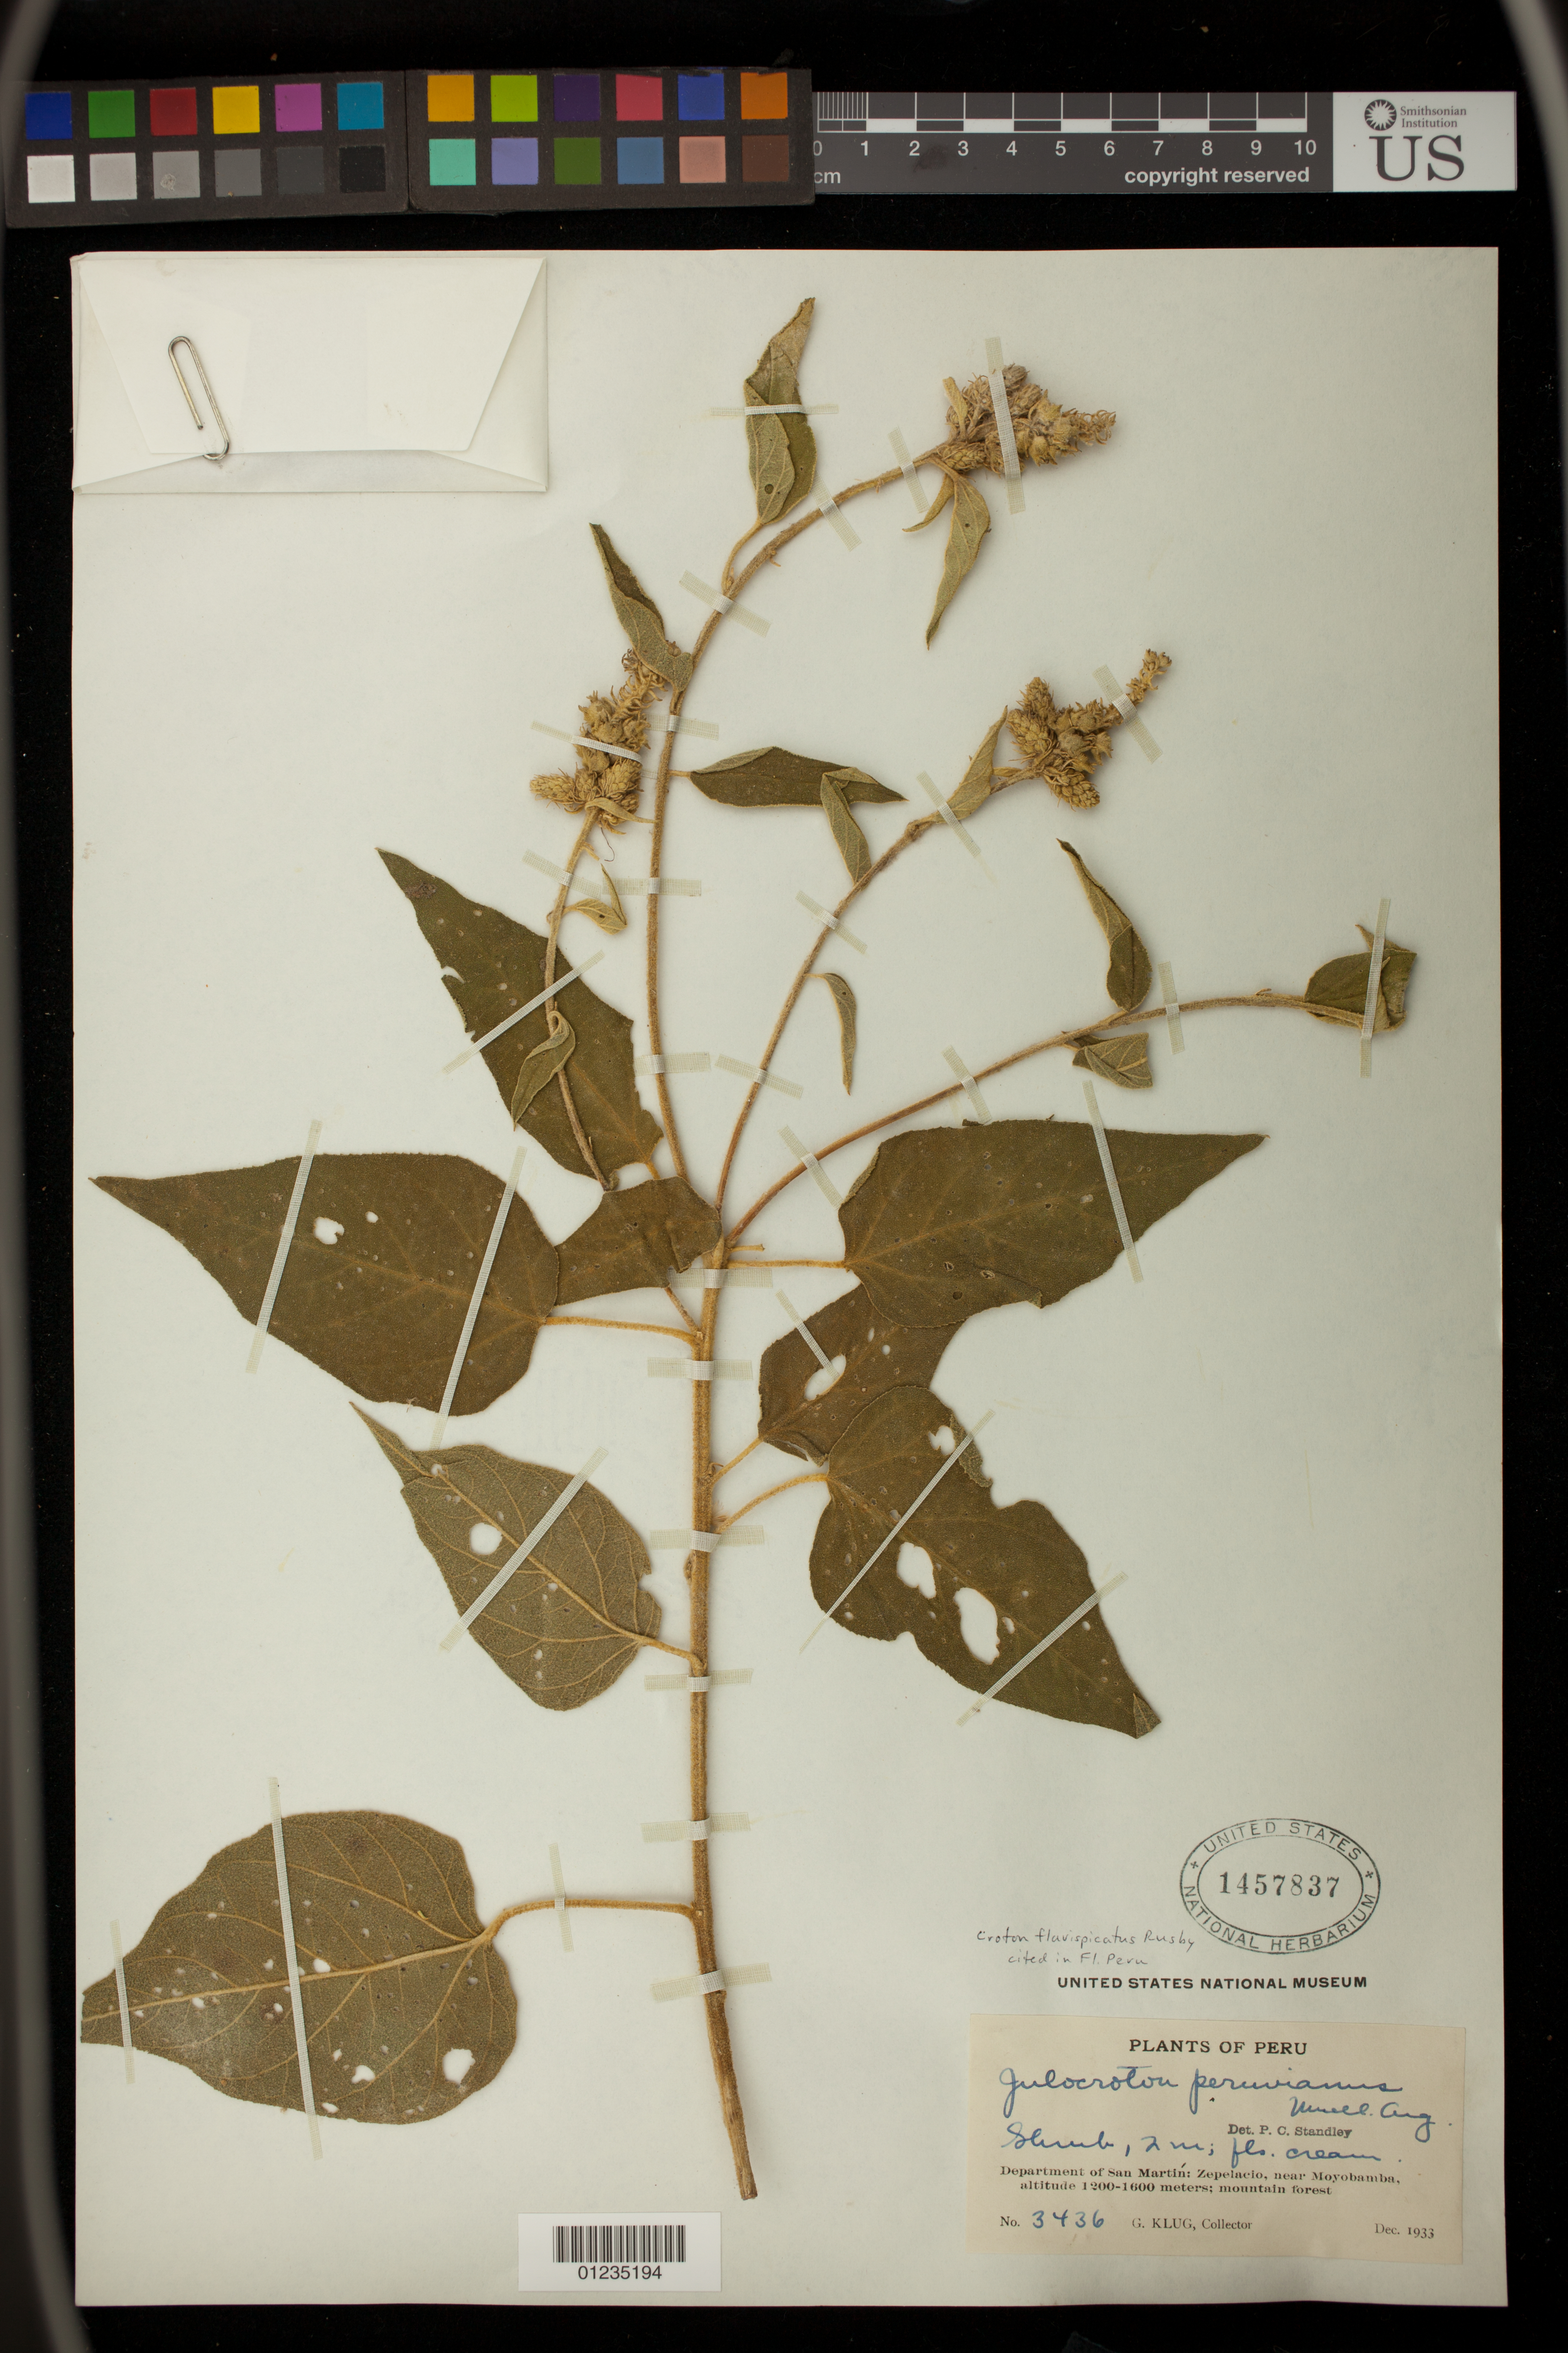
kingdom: Plantae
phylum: Tracheophyta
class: Magnoliopsida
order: Malpighiales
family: Euphorbiaceae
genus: Julocroton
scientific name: Julocroton peruvianus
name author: Müll. Arg.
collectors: G. Klug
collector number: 3436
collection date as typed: Dec 1933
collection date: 1933-12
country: Peru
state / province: San Martín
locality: Zepelacio, near moyobamba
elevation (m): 1200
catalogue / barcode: US 1457837